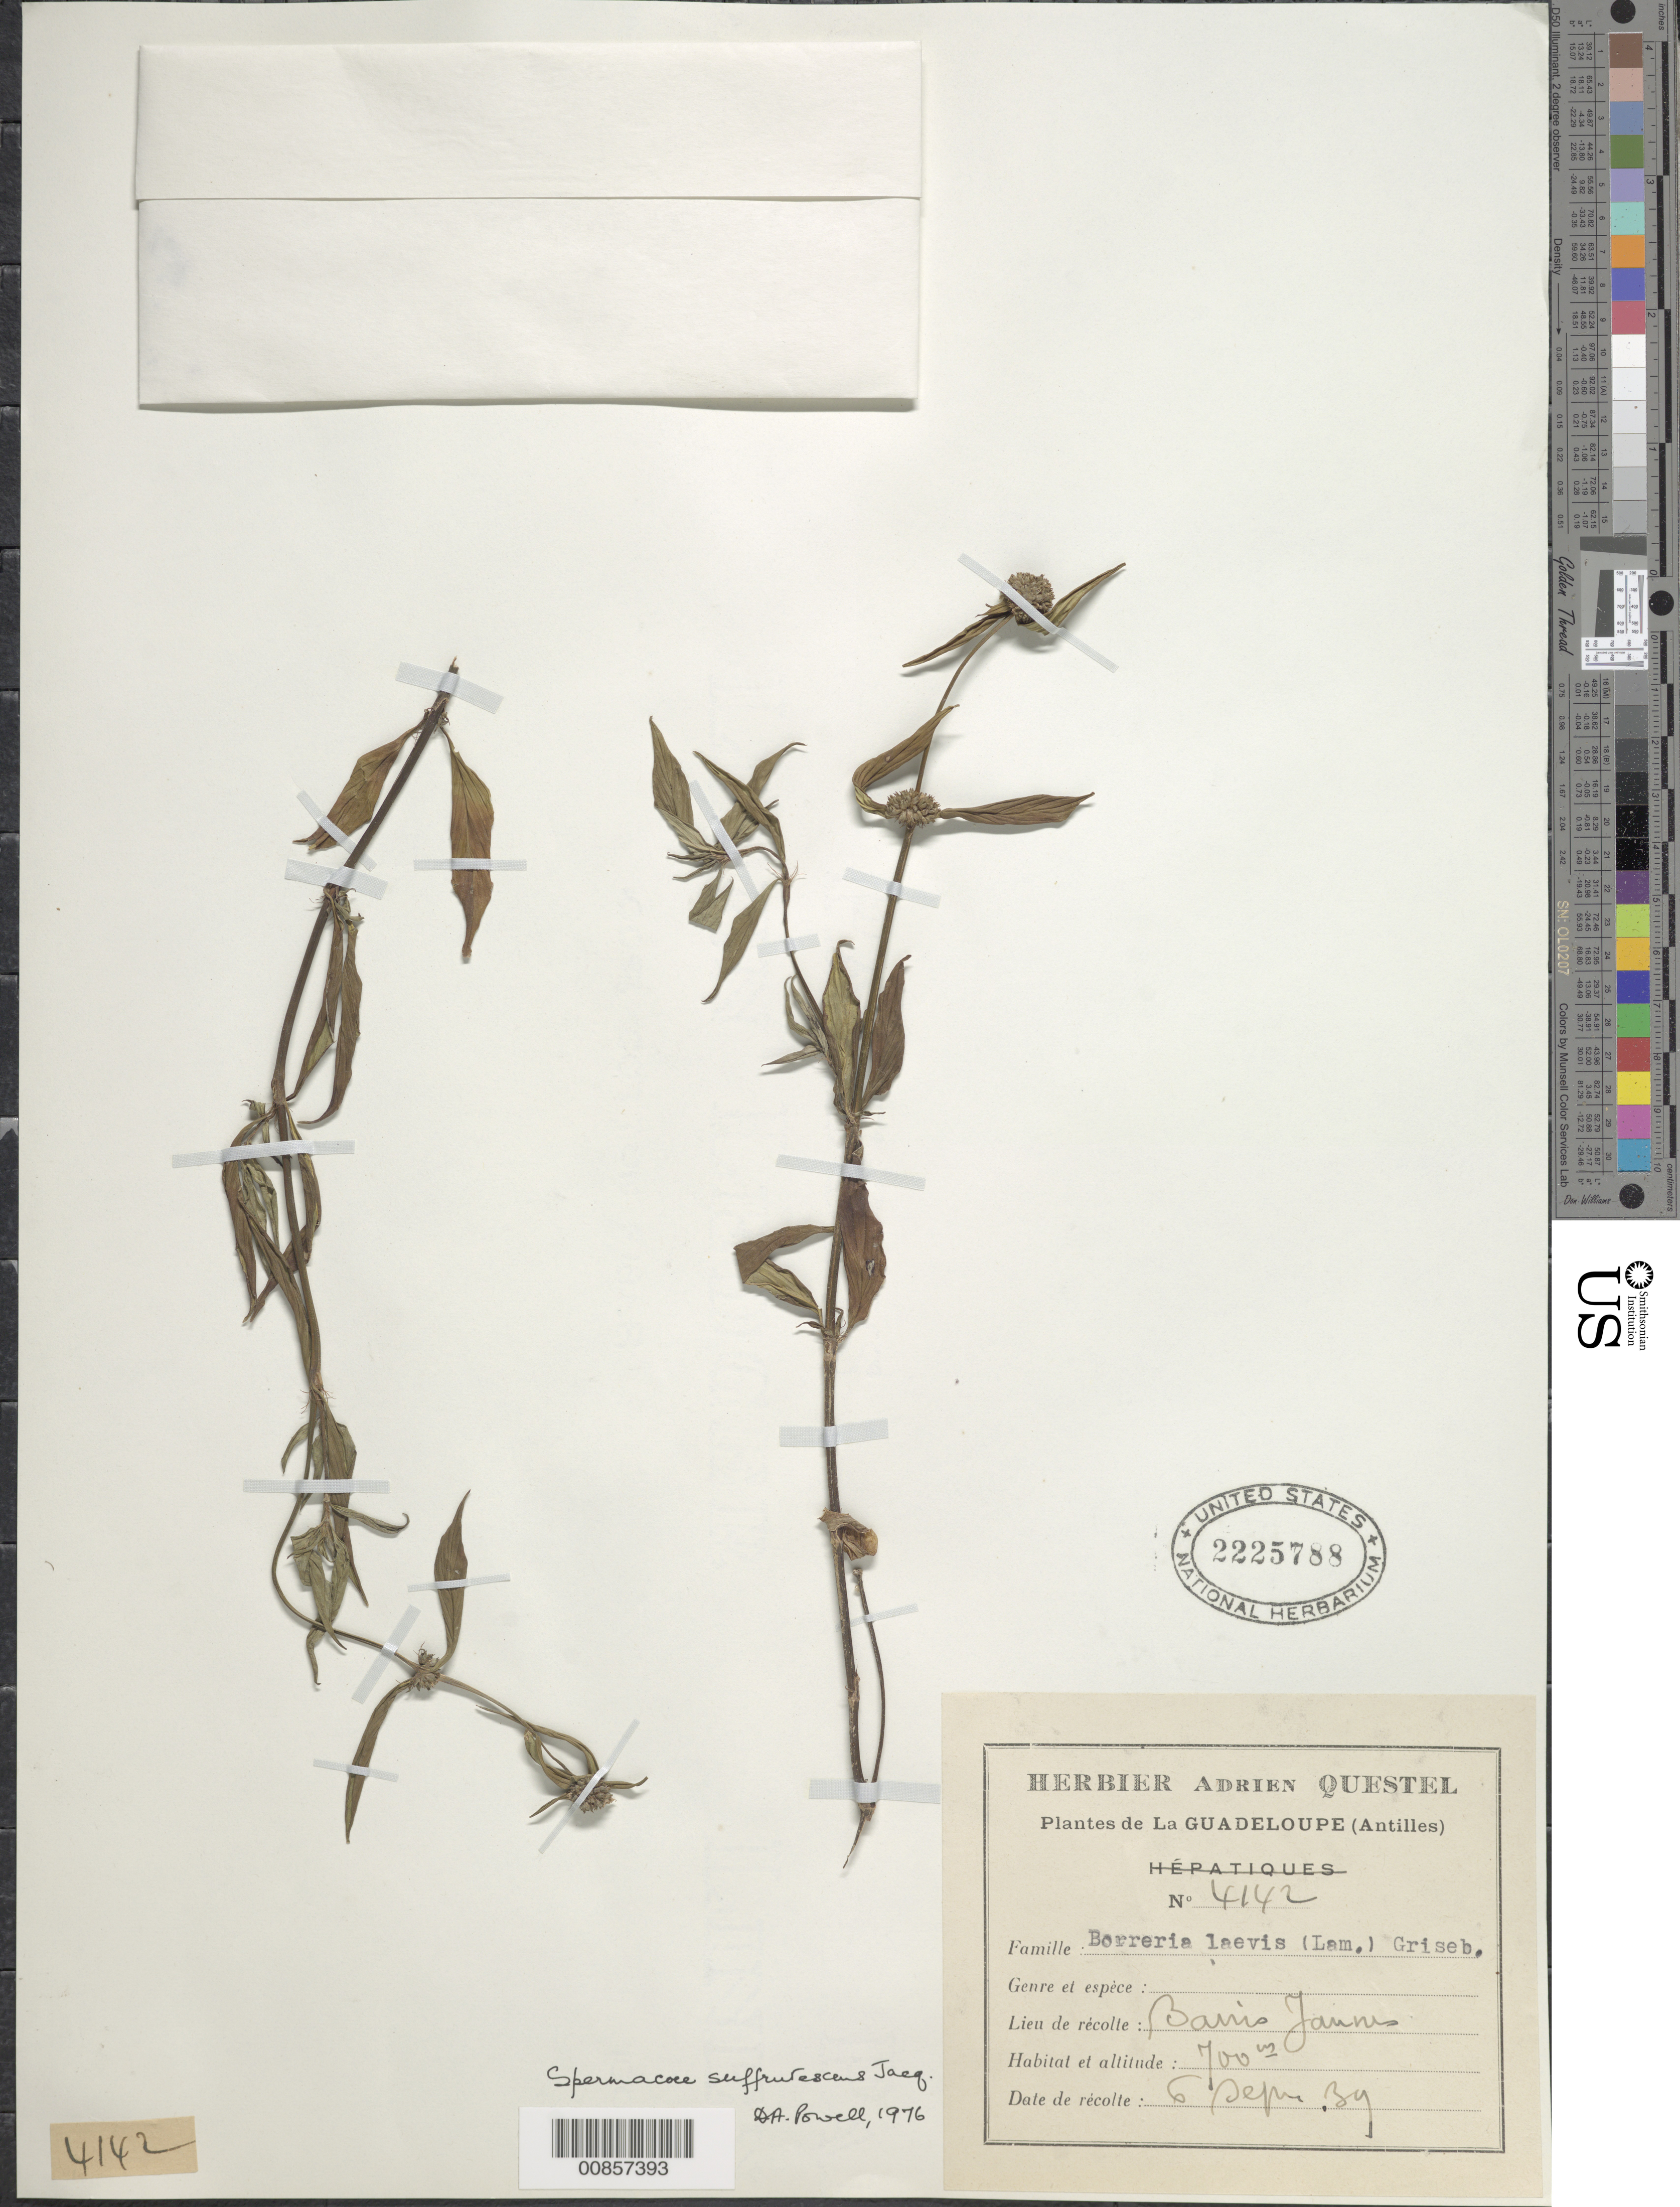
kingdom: Plantae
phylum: Tracheophyta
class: Magnoliopsida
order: Gentianales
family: Rubiaceae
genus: Spermacoce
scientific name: Spermacoce remota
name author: Lam.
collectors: A. Questel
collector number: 4142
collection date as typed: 06 Sep 1939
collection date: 1939-09-06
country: Guadeloupe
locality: Bains Jaunes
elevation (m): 700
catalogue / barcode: US 2225788